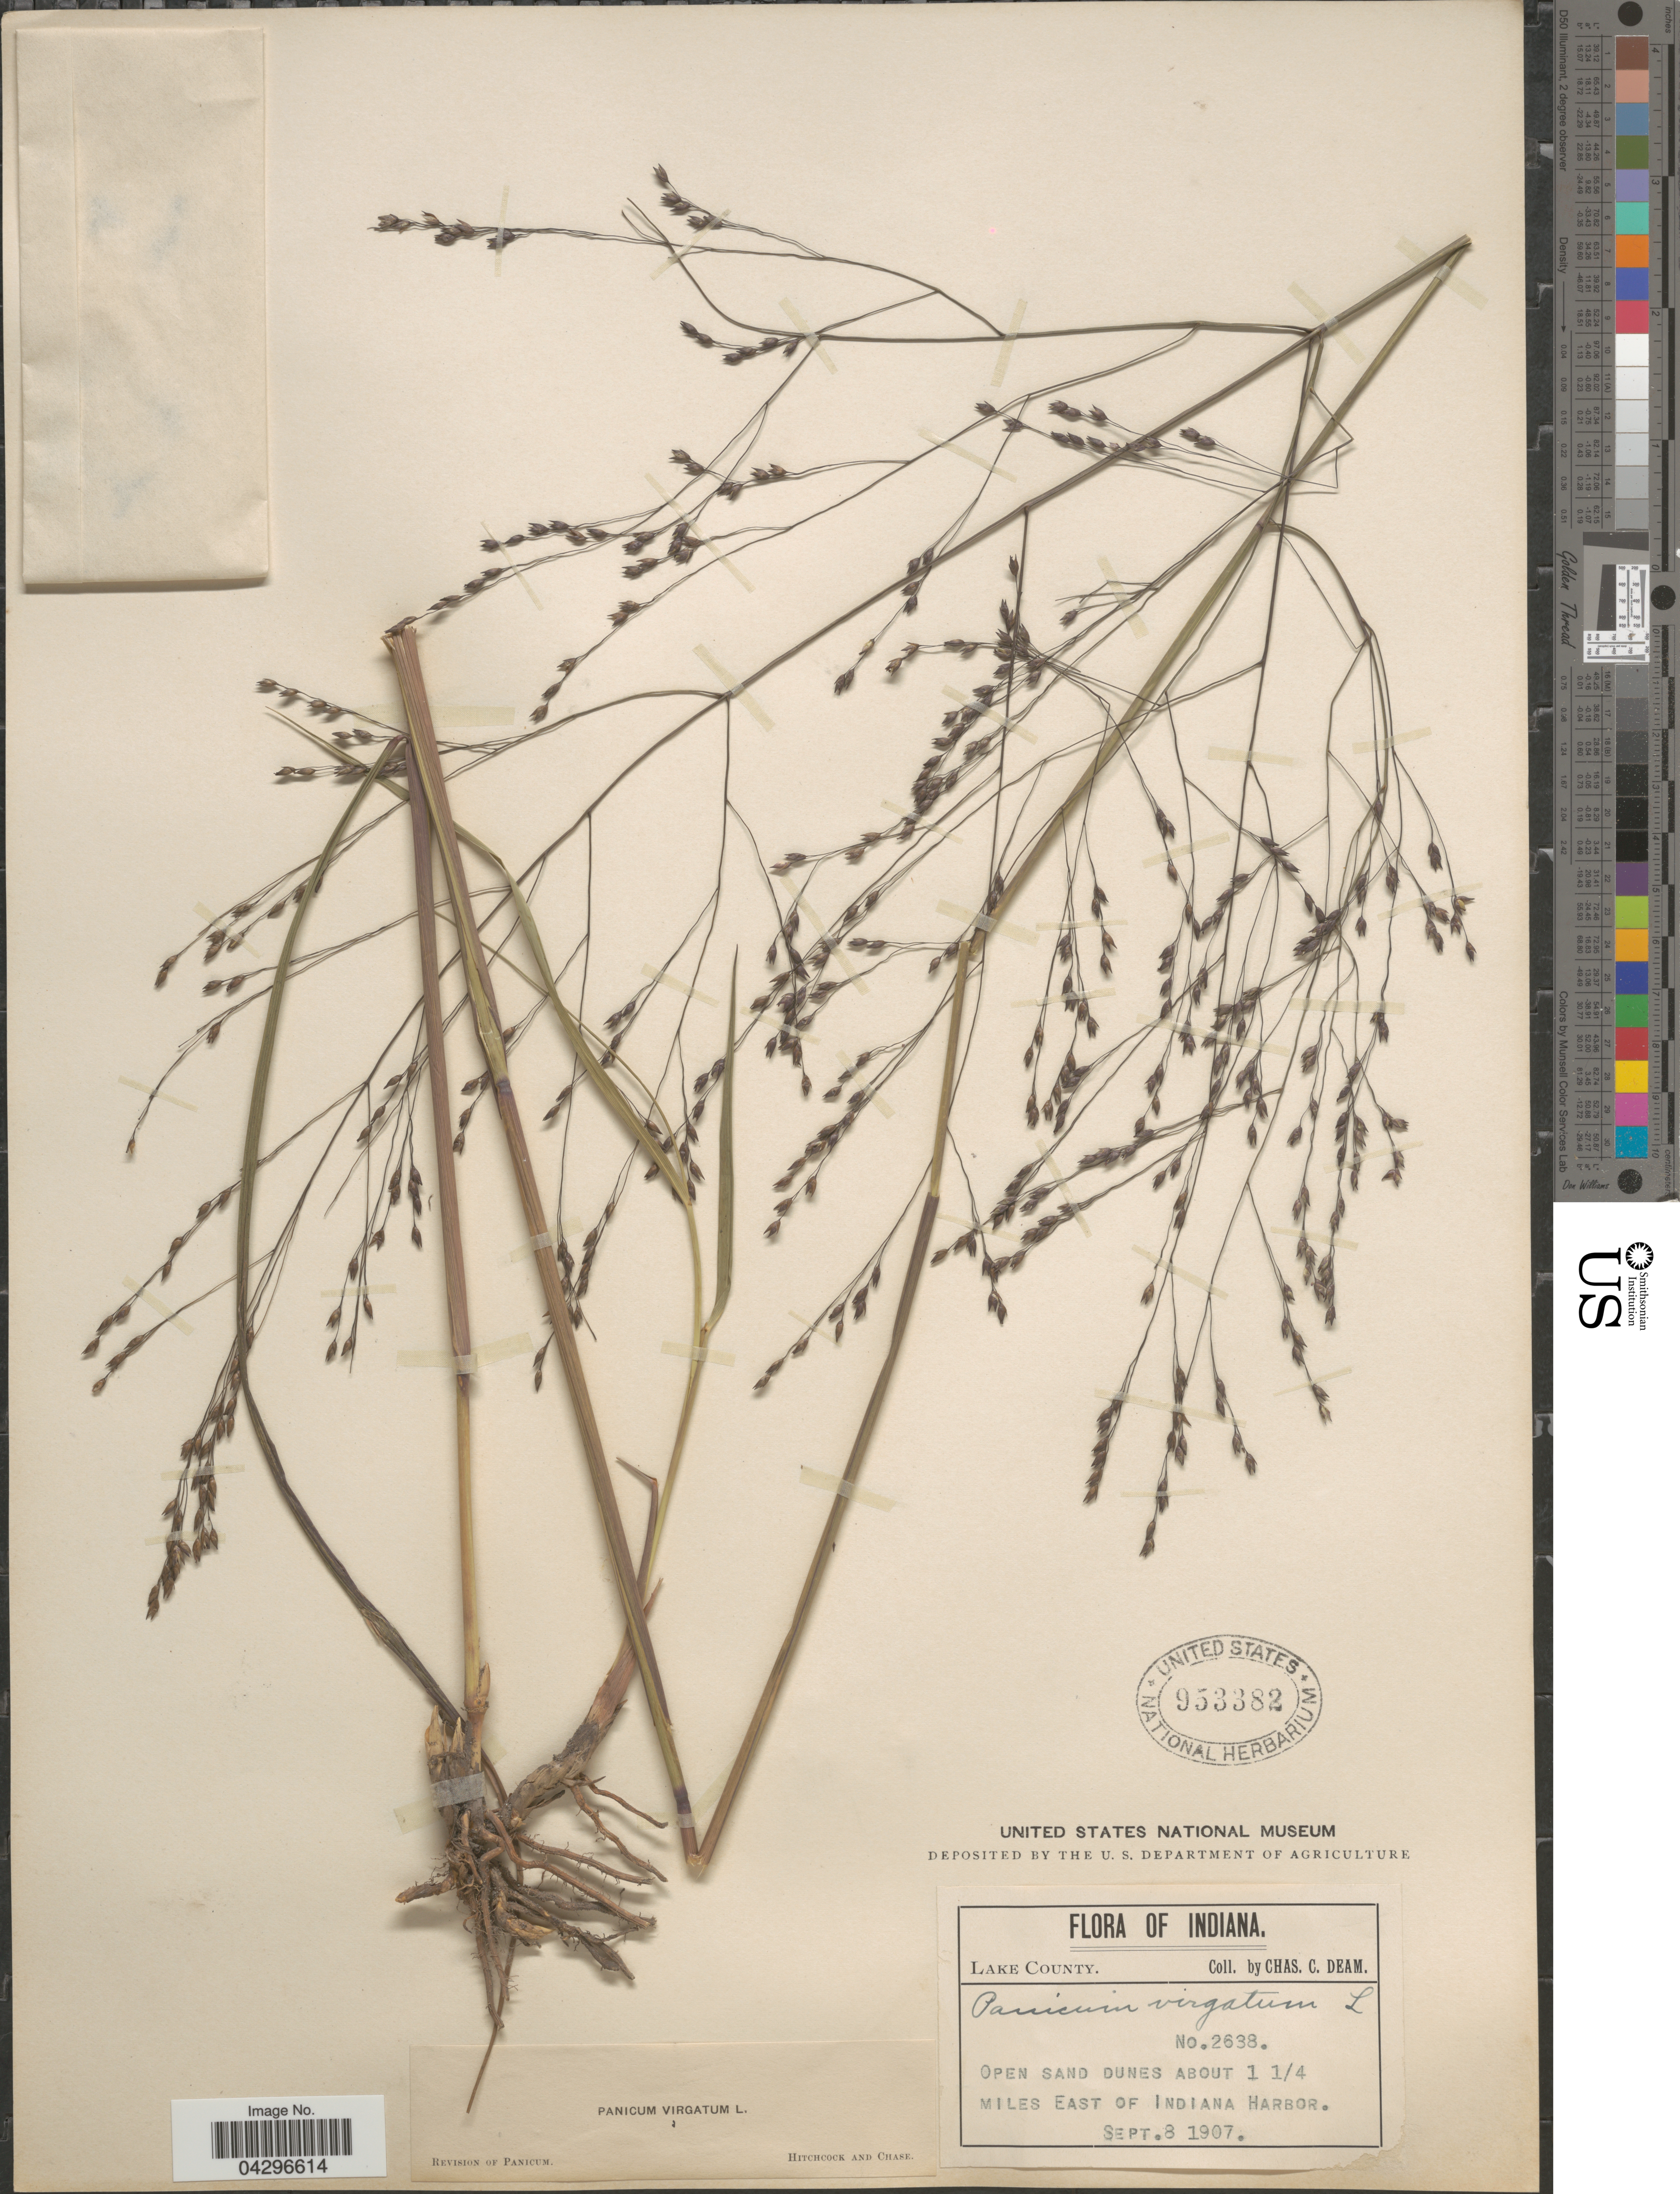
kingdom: Plantae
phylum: Tracheophyta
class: Liliopsida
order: Poales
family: Poaceae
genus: Panicum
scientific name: Panicum virgatum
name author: L.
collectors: C. C. Deam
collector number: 2638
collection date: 1907-09-08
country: United States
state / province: Indiana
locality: Lake County. Open sand dunes about 1 1/4 miles east of Indiana Harbor.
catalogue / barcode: US 953382